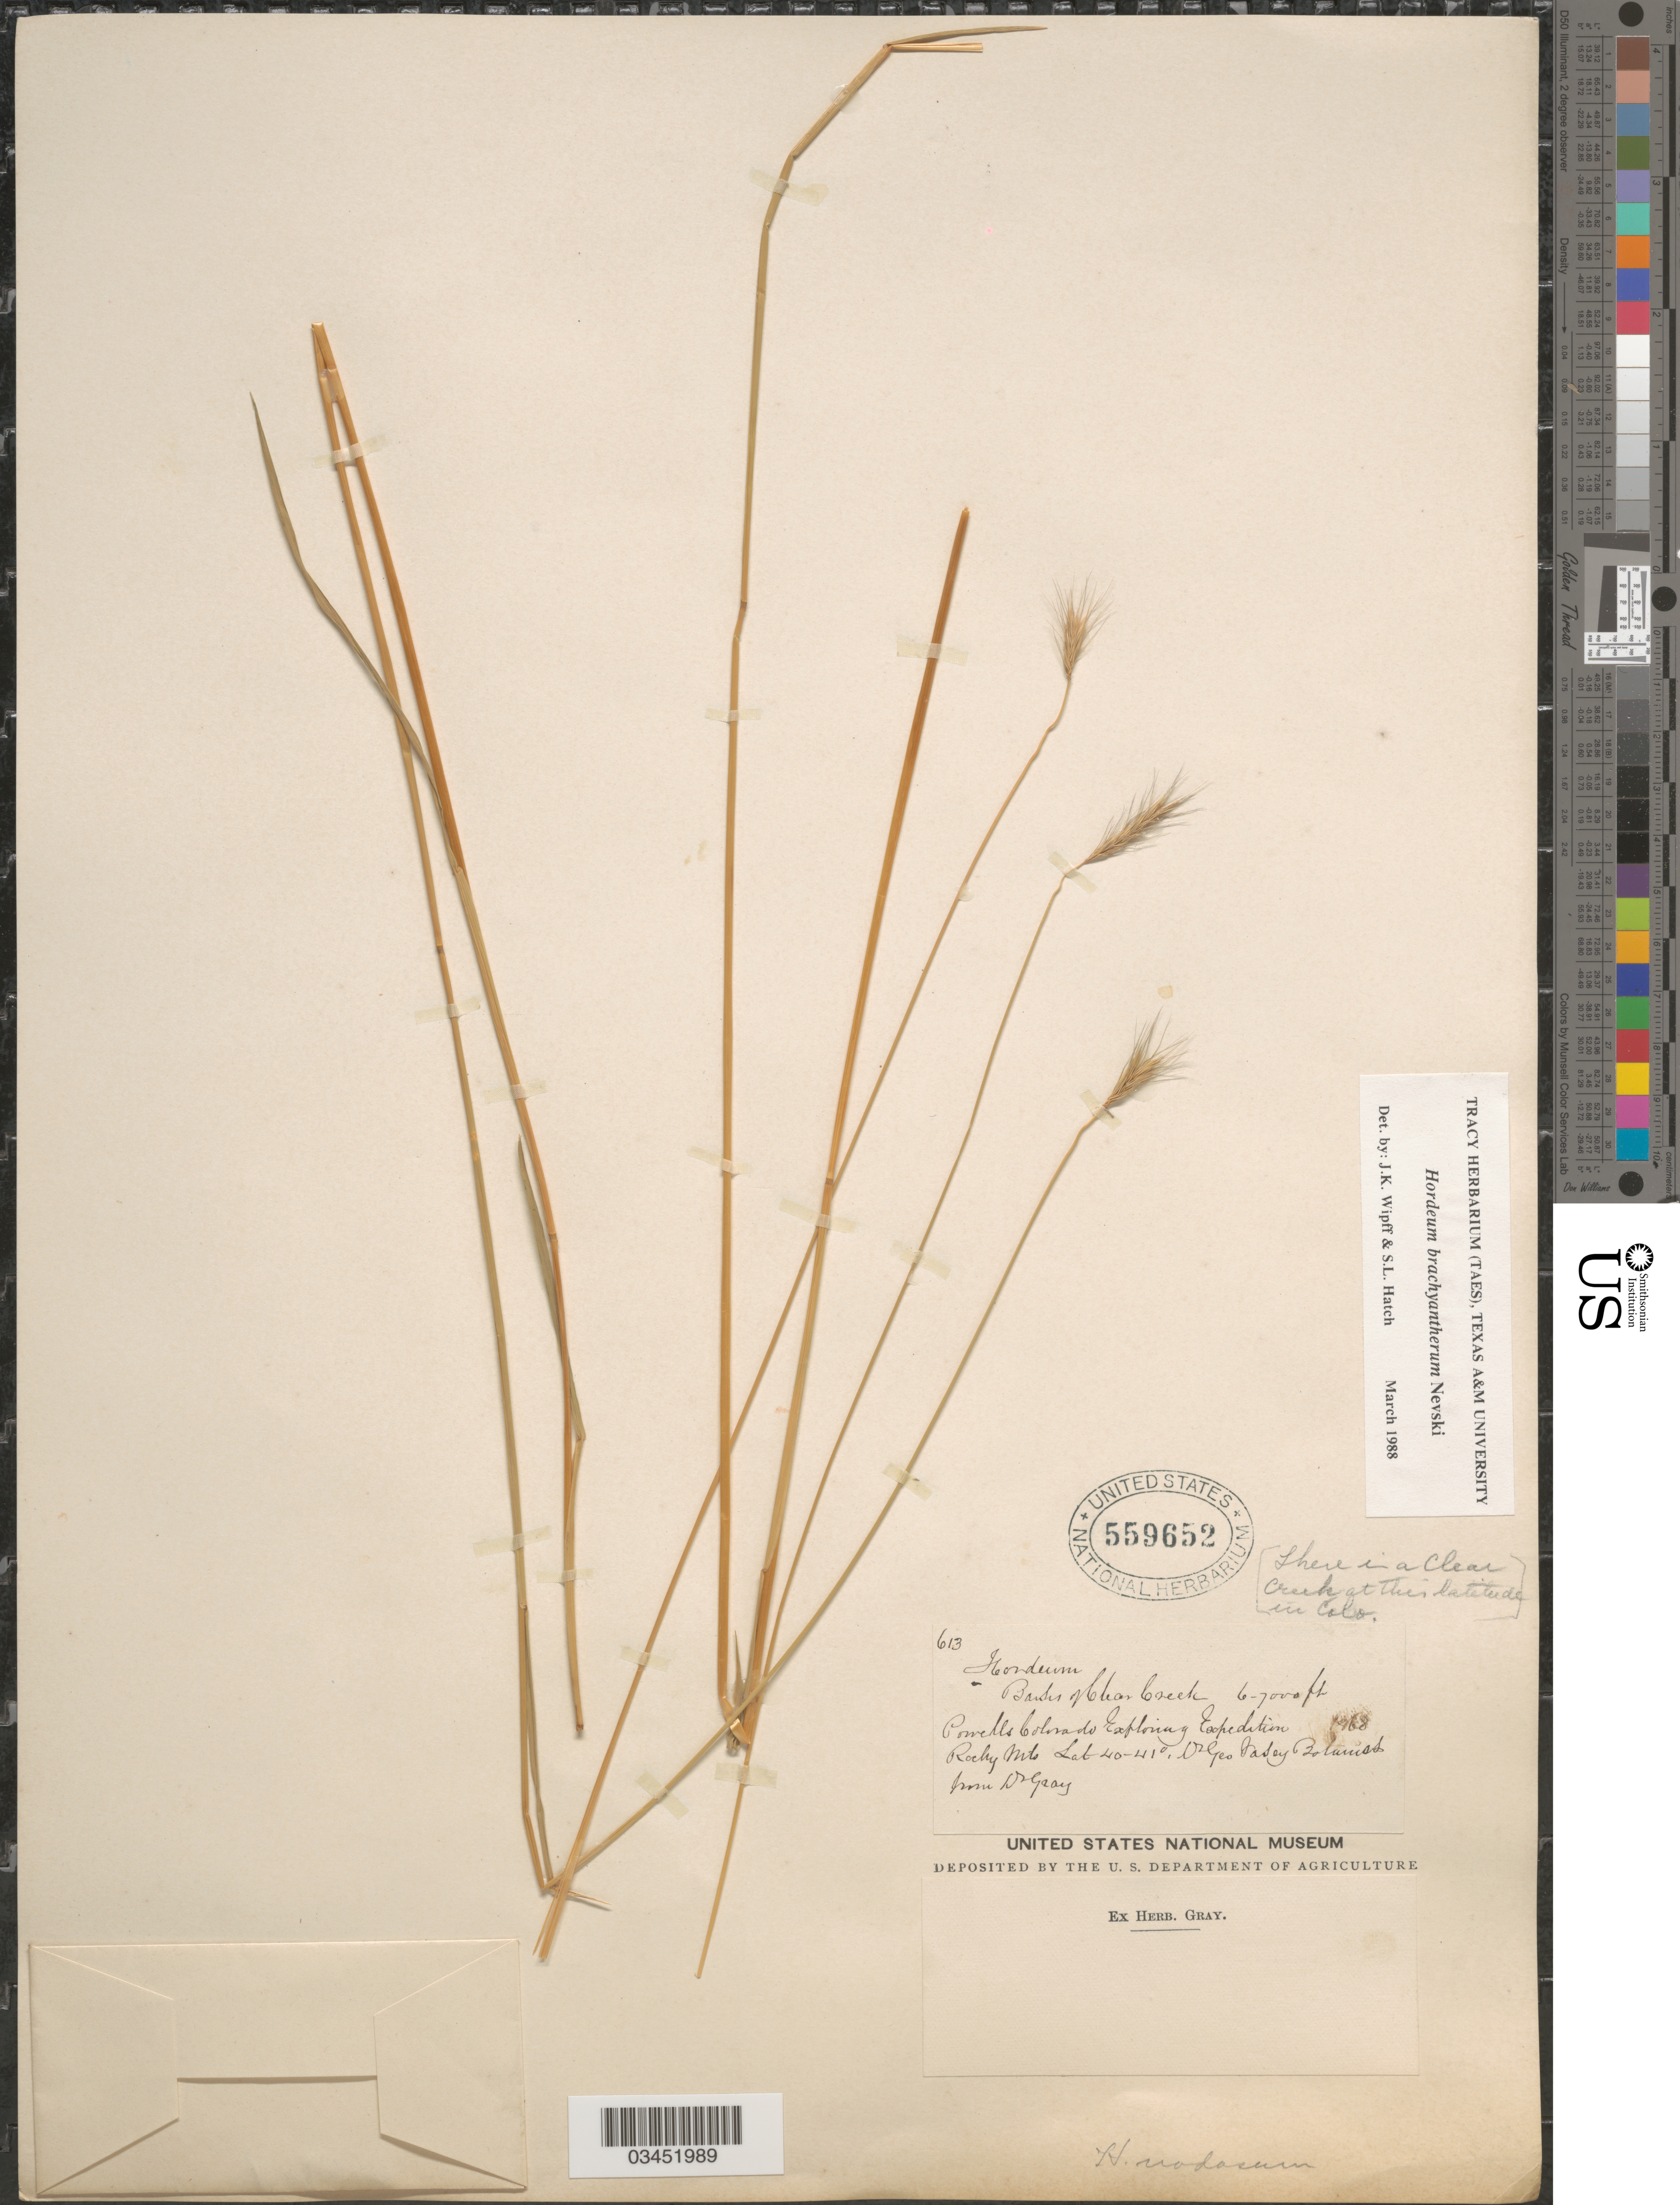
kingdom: Plantae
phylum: Tracheophyta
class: Liliopsida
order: Poales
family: Poaceae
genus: Hordeum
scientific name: Hordeum brachyantherum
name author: Nevski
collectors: G. Vasey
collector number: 613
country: United States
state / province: Colorado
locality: In a Clear Creek at this latitude in Colo. [unsure placement] Banks of Clear Creek. Powells Colorado Exploring Expedition. Rocky Mts.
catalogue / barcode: US 559652